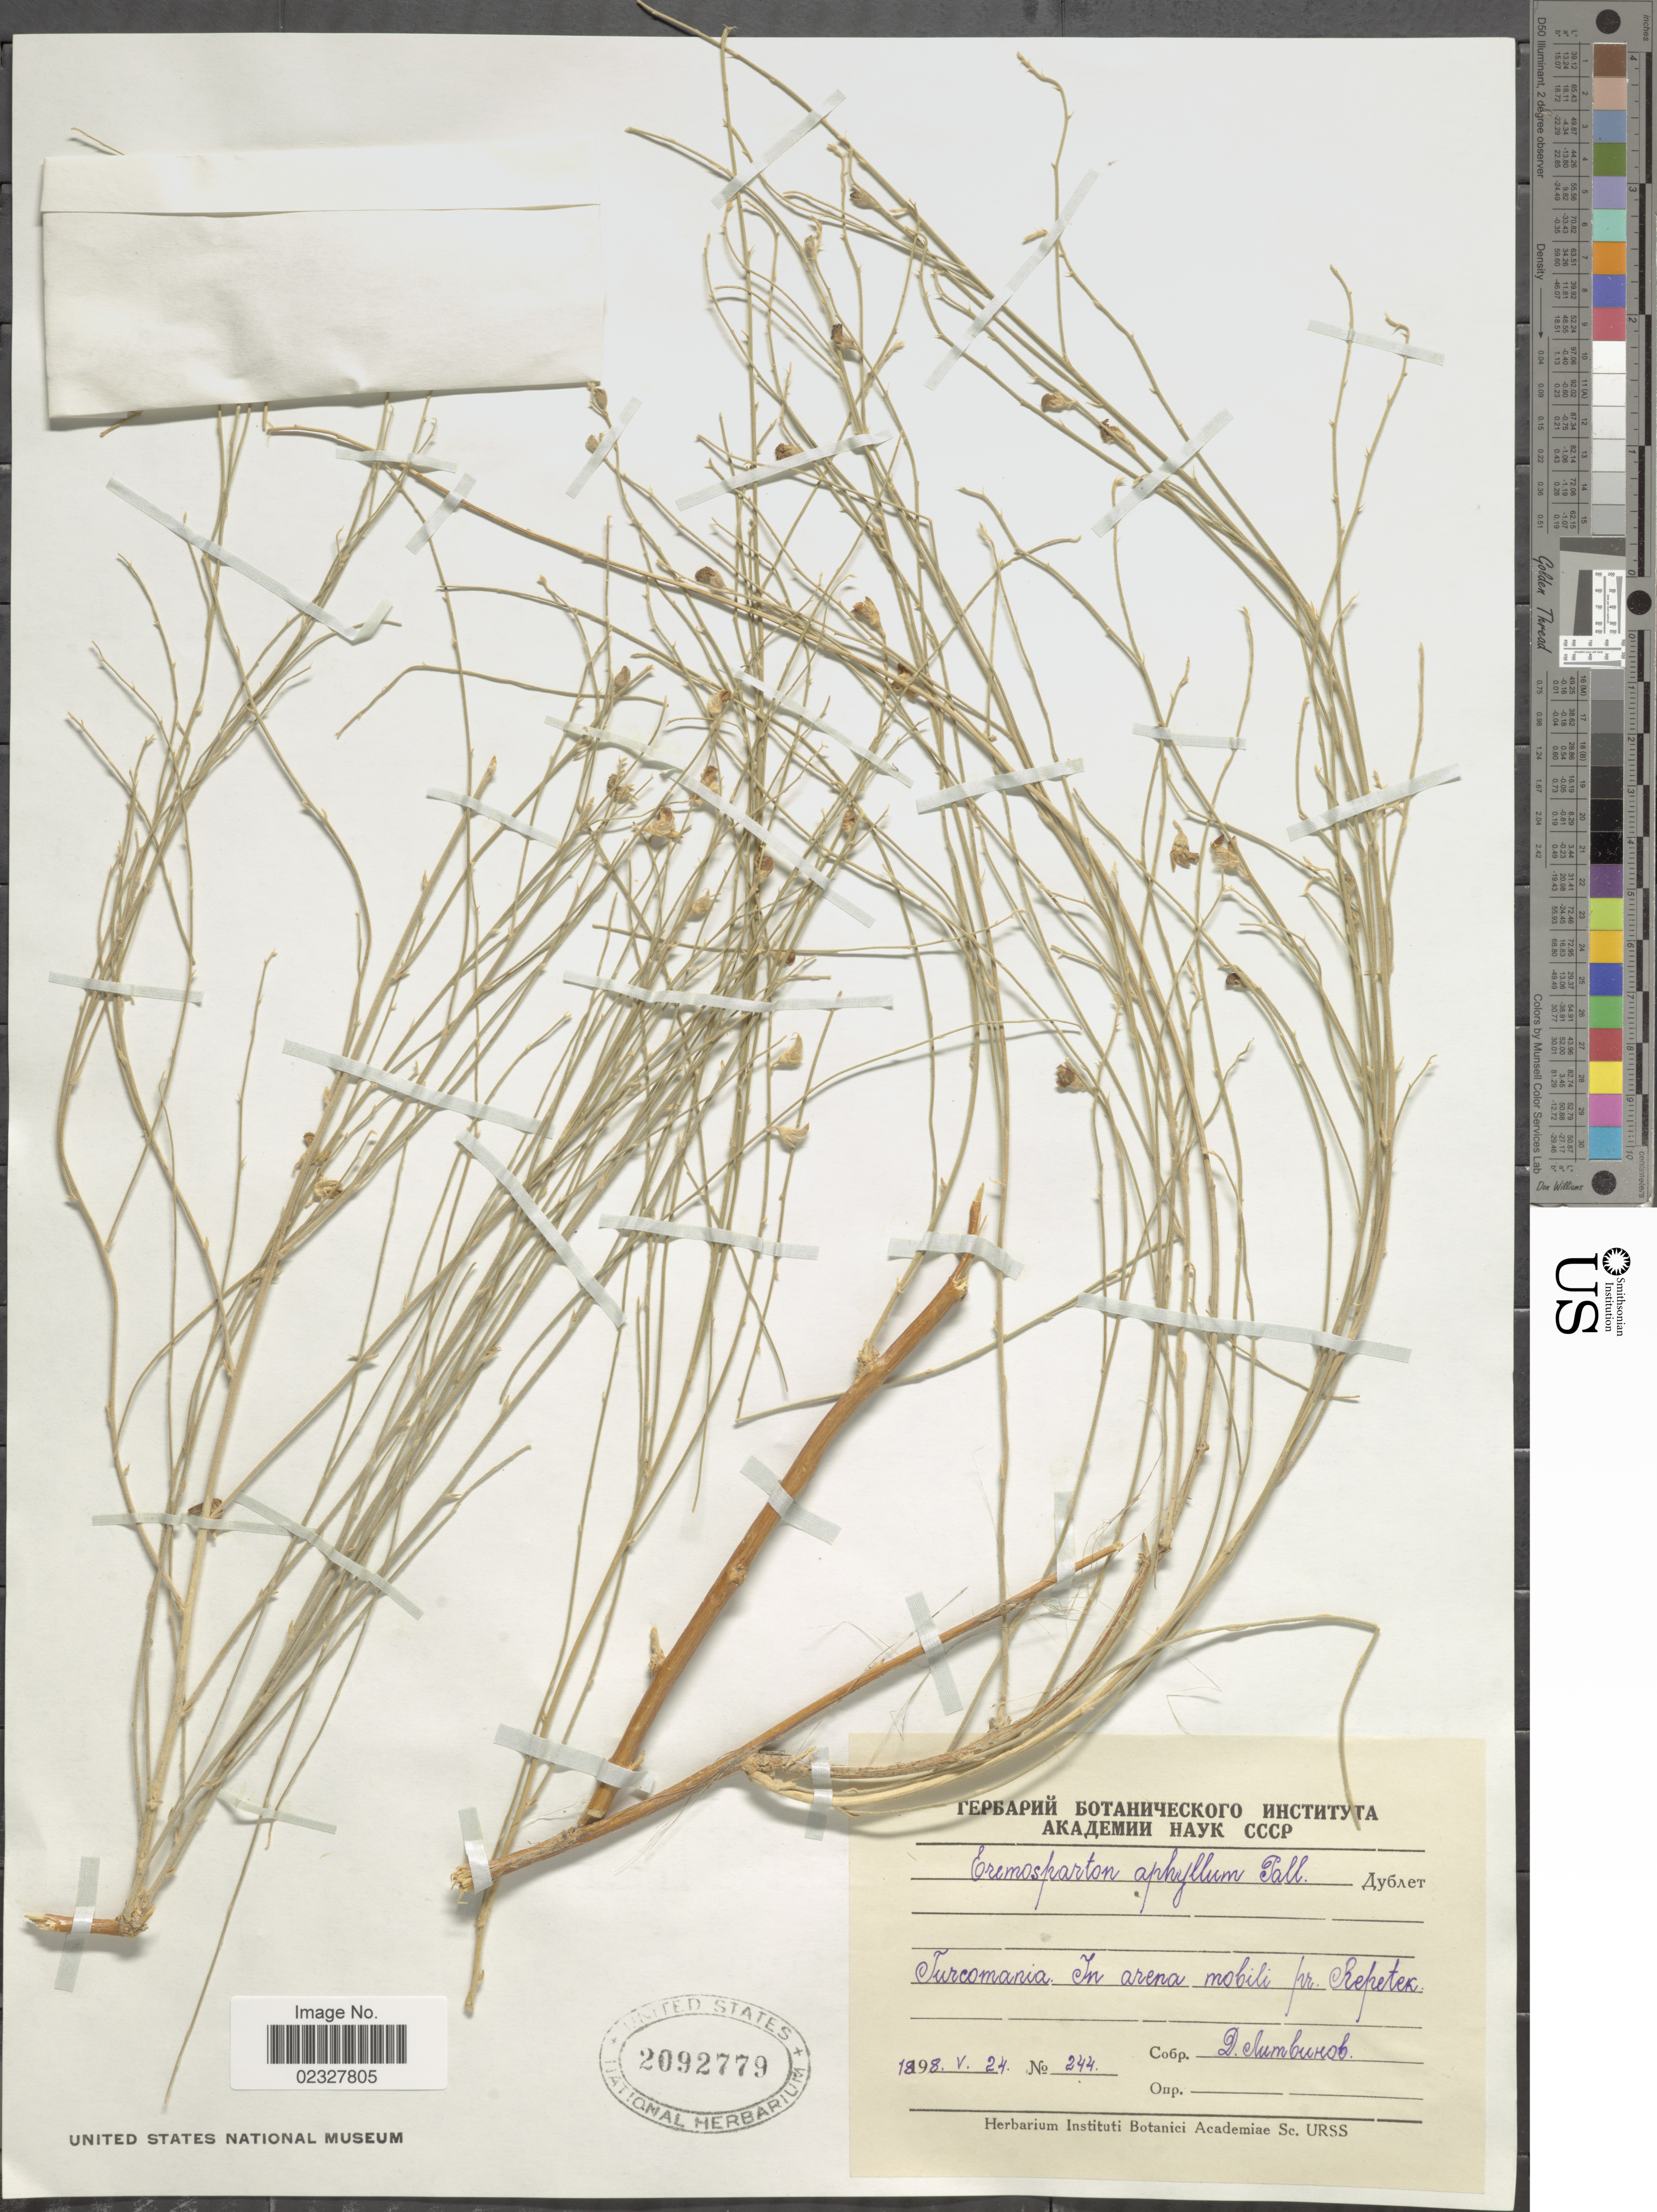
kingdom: Plantae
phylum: Tracheophyta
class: Magnoliopsida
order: Fabales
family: Fabaceae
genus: Eremosparton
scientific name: Eremosparton aphyllum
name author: (Pall.) Fisch. & C.A. Mey.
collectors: D. Litvinov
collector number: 244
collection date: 1898-05-24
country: Turkmenistan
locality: Turcomania. In arena mobili pr. Repetec.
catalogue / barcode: US 2092779